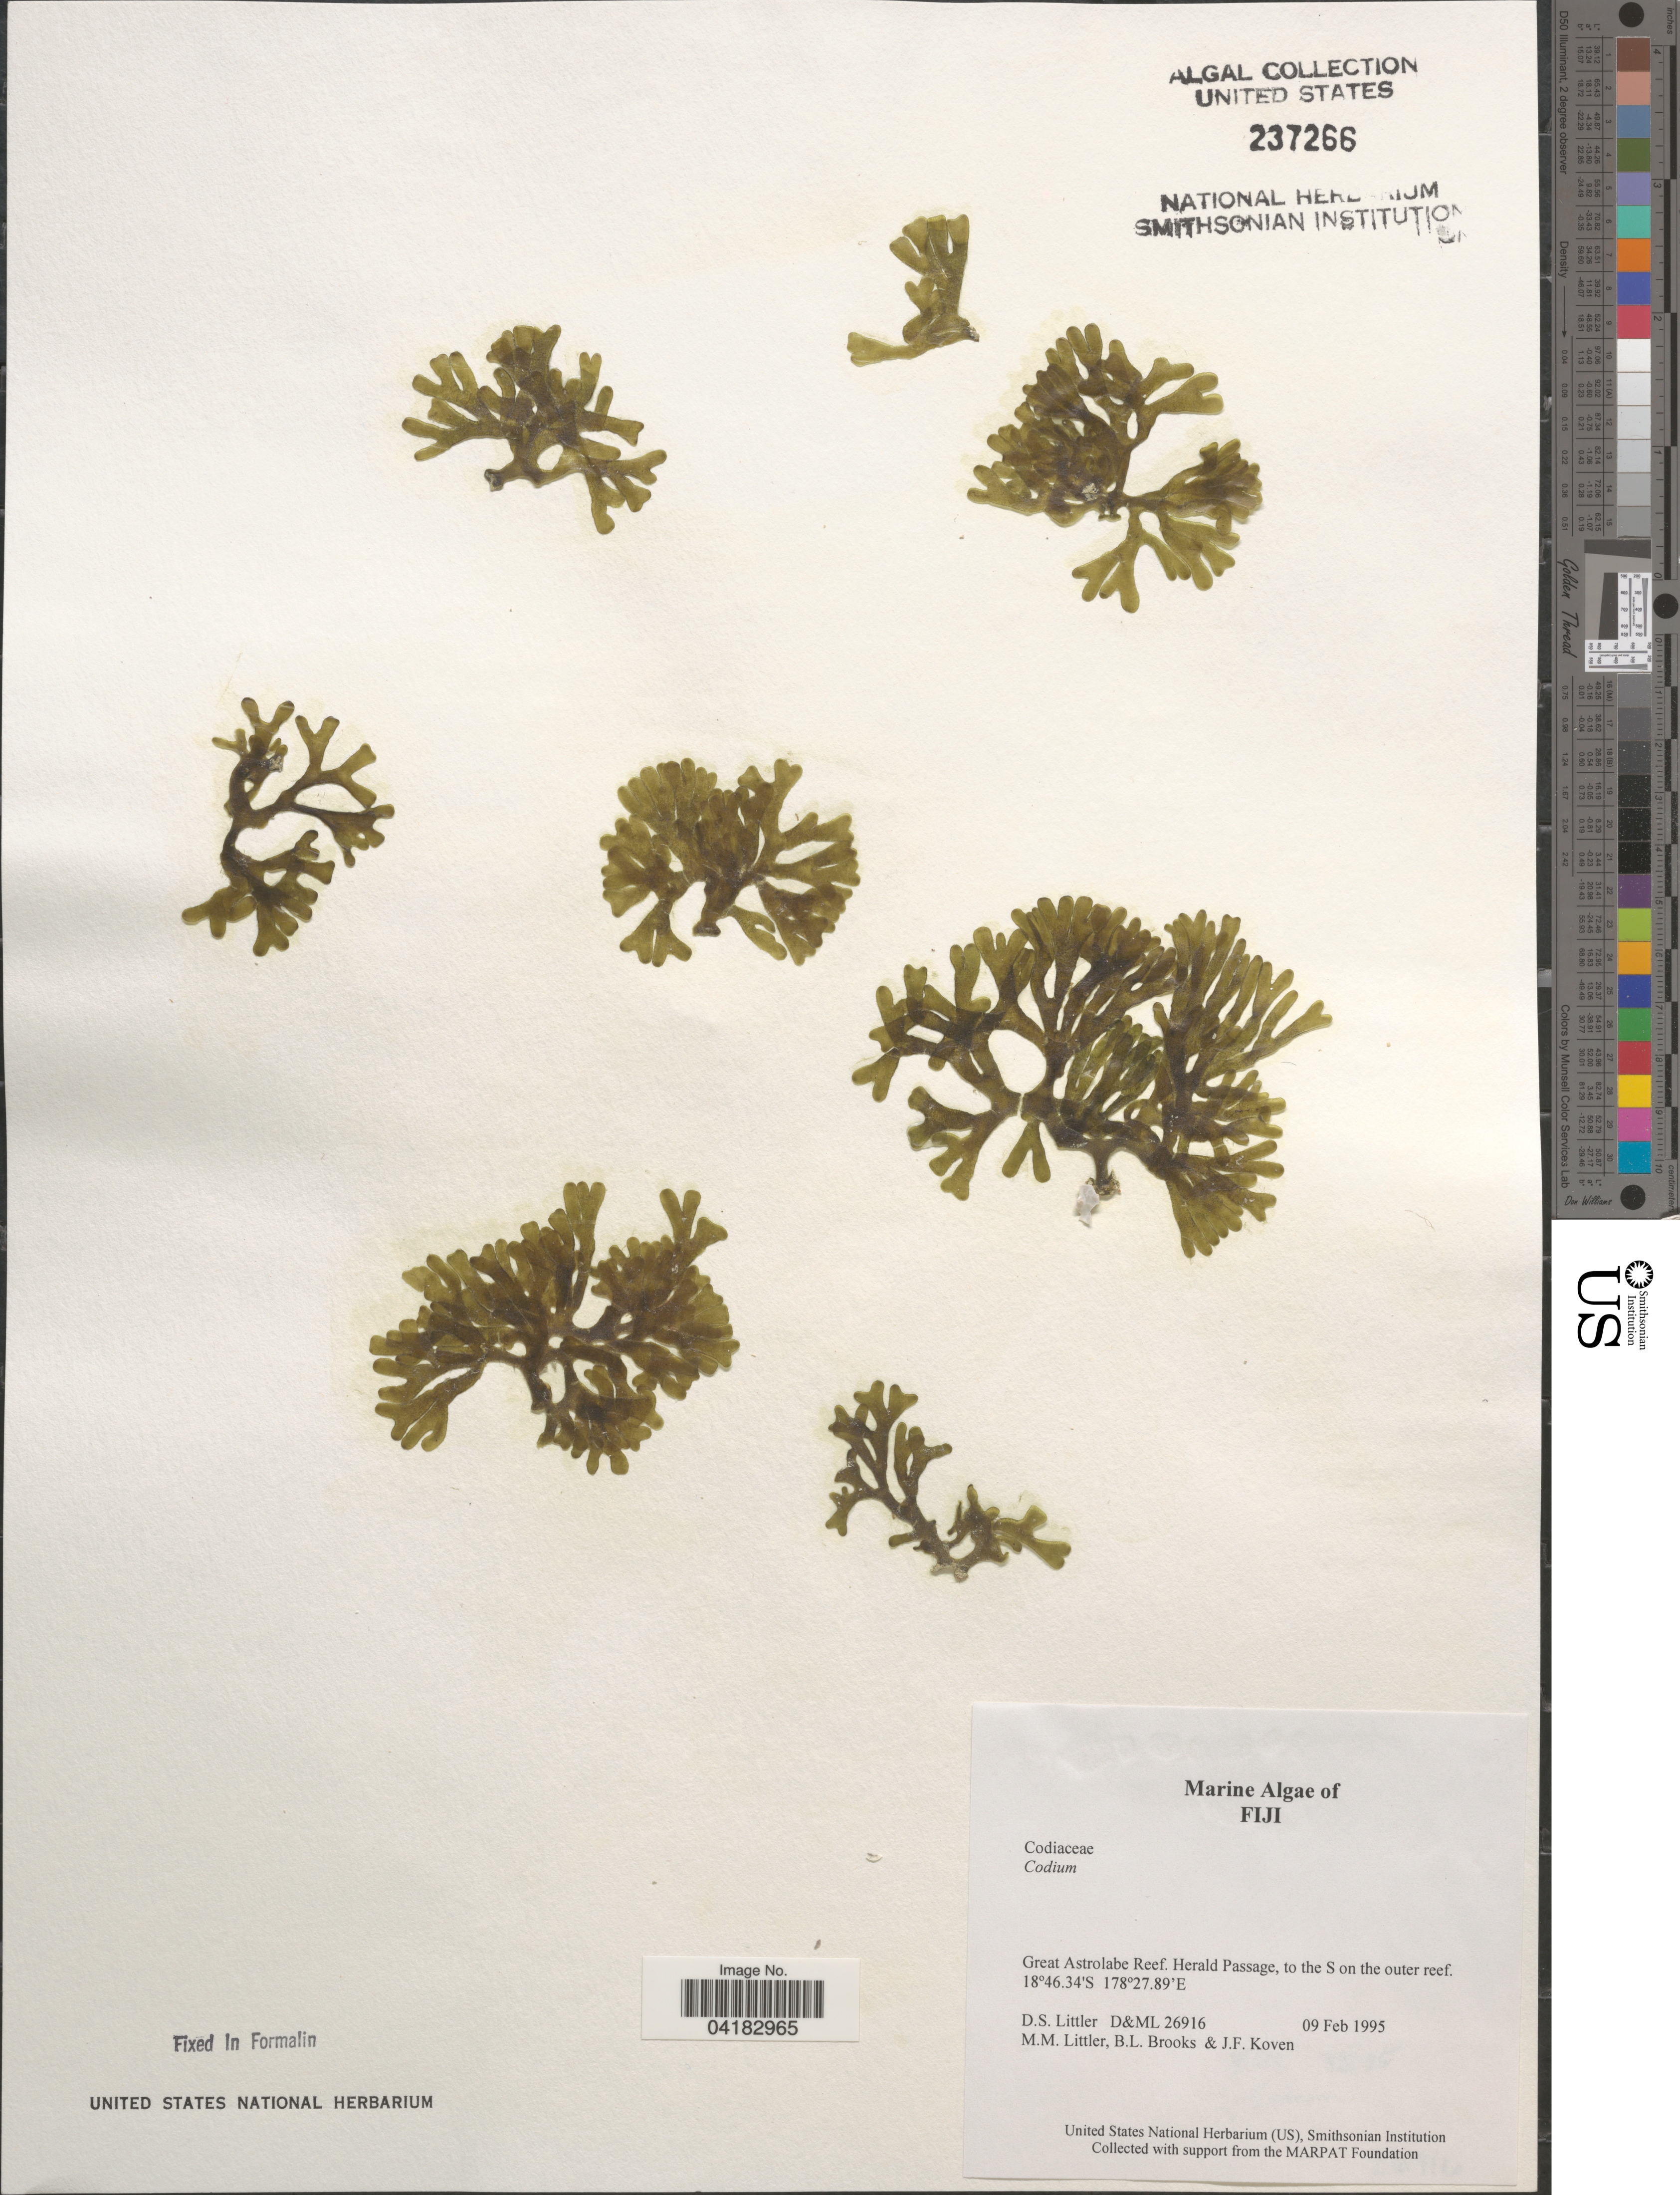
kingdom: Plantae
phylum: Chlorophyta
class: Ulvophyceae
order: Bryopsidales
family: Codiaceae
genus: Codium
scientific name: Codium sp.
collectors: D. S. Littler, B. Brooks & J. Koven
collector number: D&ML26916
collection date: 1995-02-09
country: Fiji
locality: Great Astrolabe Reef. Herald Passage, to the S on the outer reef.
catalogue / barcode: US 237266